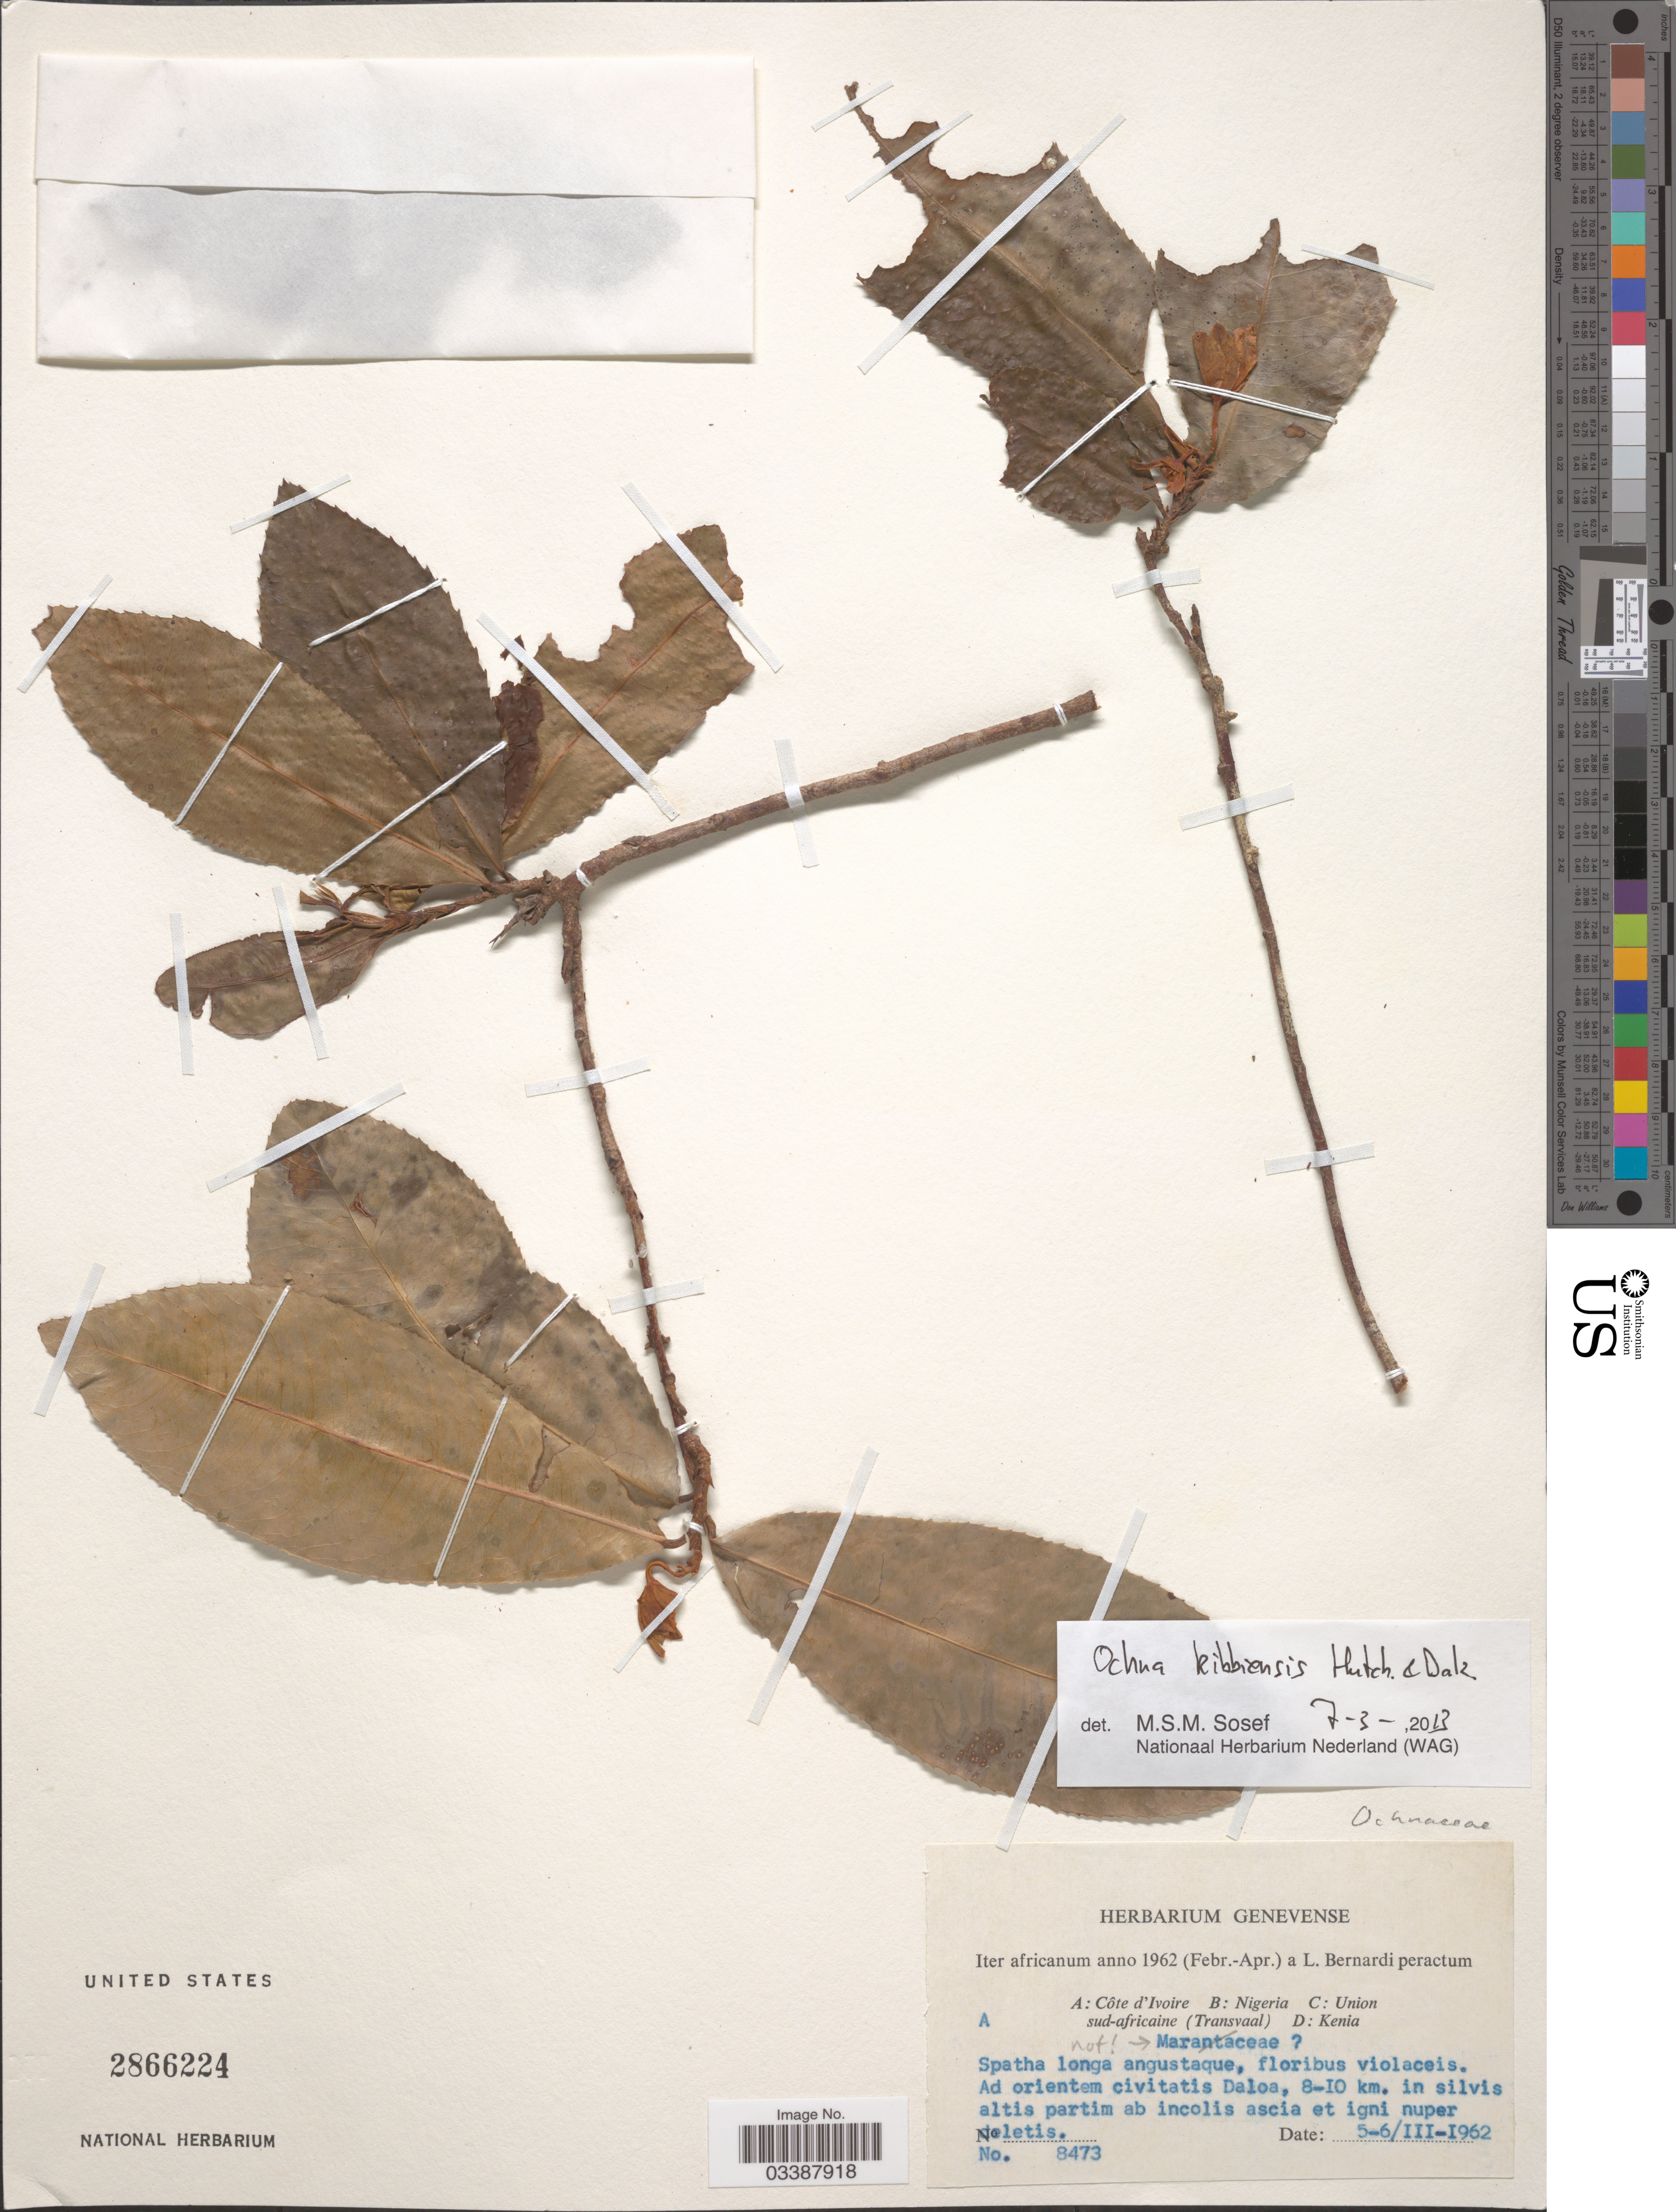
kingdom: Plantae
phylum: Tracheophyta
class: Magnoliopsida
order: Malpighiales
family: Ochnaceae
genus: Ochna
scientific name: Ochna kibbiensis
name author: Hutch. & Dalziel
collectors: L. Bernardi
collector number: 8473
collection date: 1962-03-05/1962-03-06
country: Ivory Coast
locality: Côte d'Ivoire. Ad orientem civitatis Daloa, 8-10 km.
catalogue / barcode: US 2866224